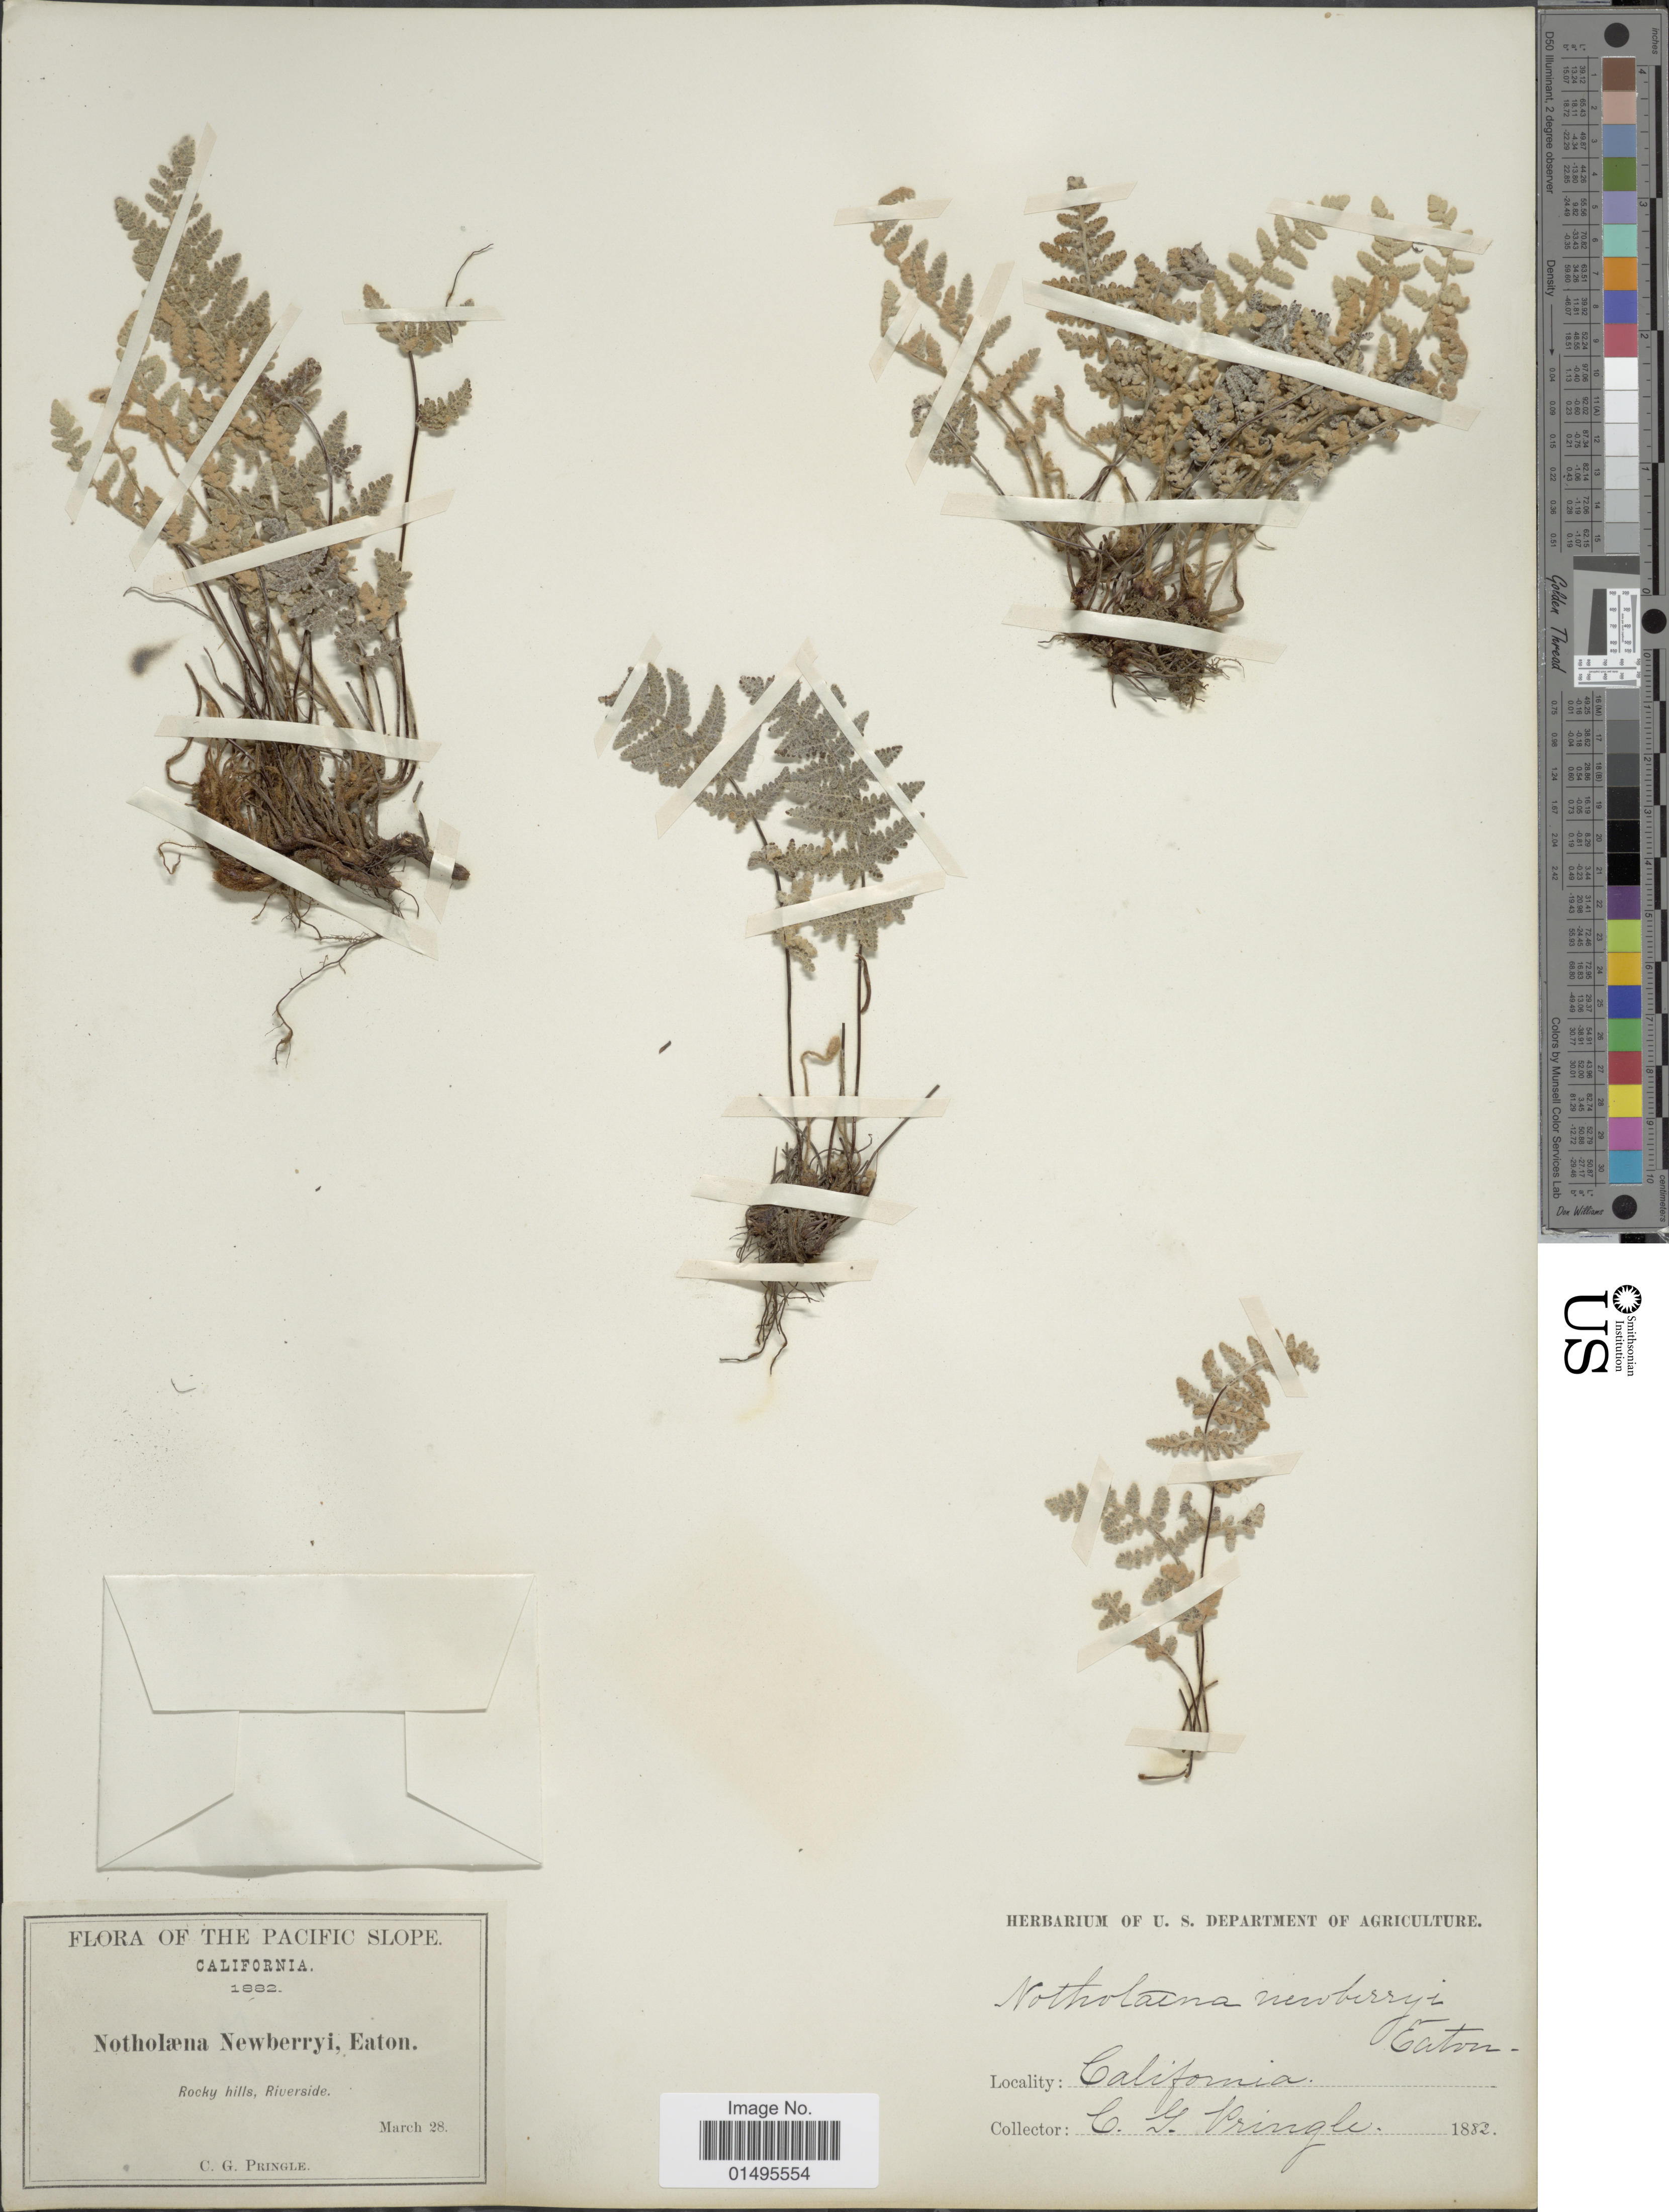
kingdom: Plantae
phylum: Tracheophyta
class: Polypodiopsida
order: Polypodiales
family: Pteridaceae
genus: Notholaena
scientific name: Notholaena newberryi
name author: D.C. Eaton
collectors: C. G. Pringle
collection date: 1882-03-28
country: United States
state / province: California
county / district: Riverside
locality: Pacific Slope, California, Rocky hills, Riverside